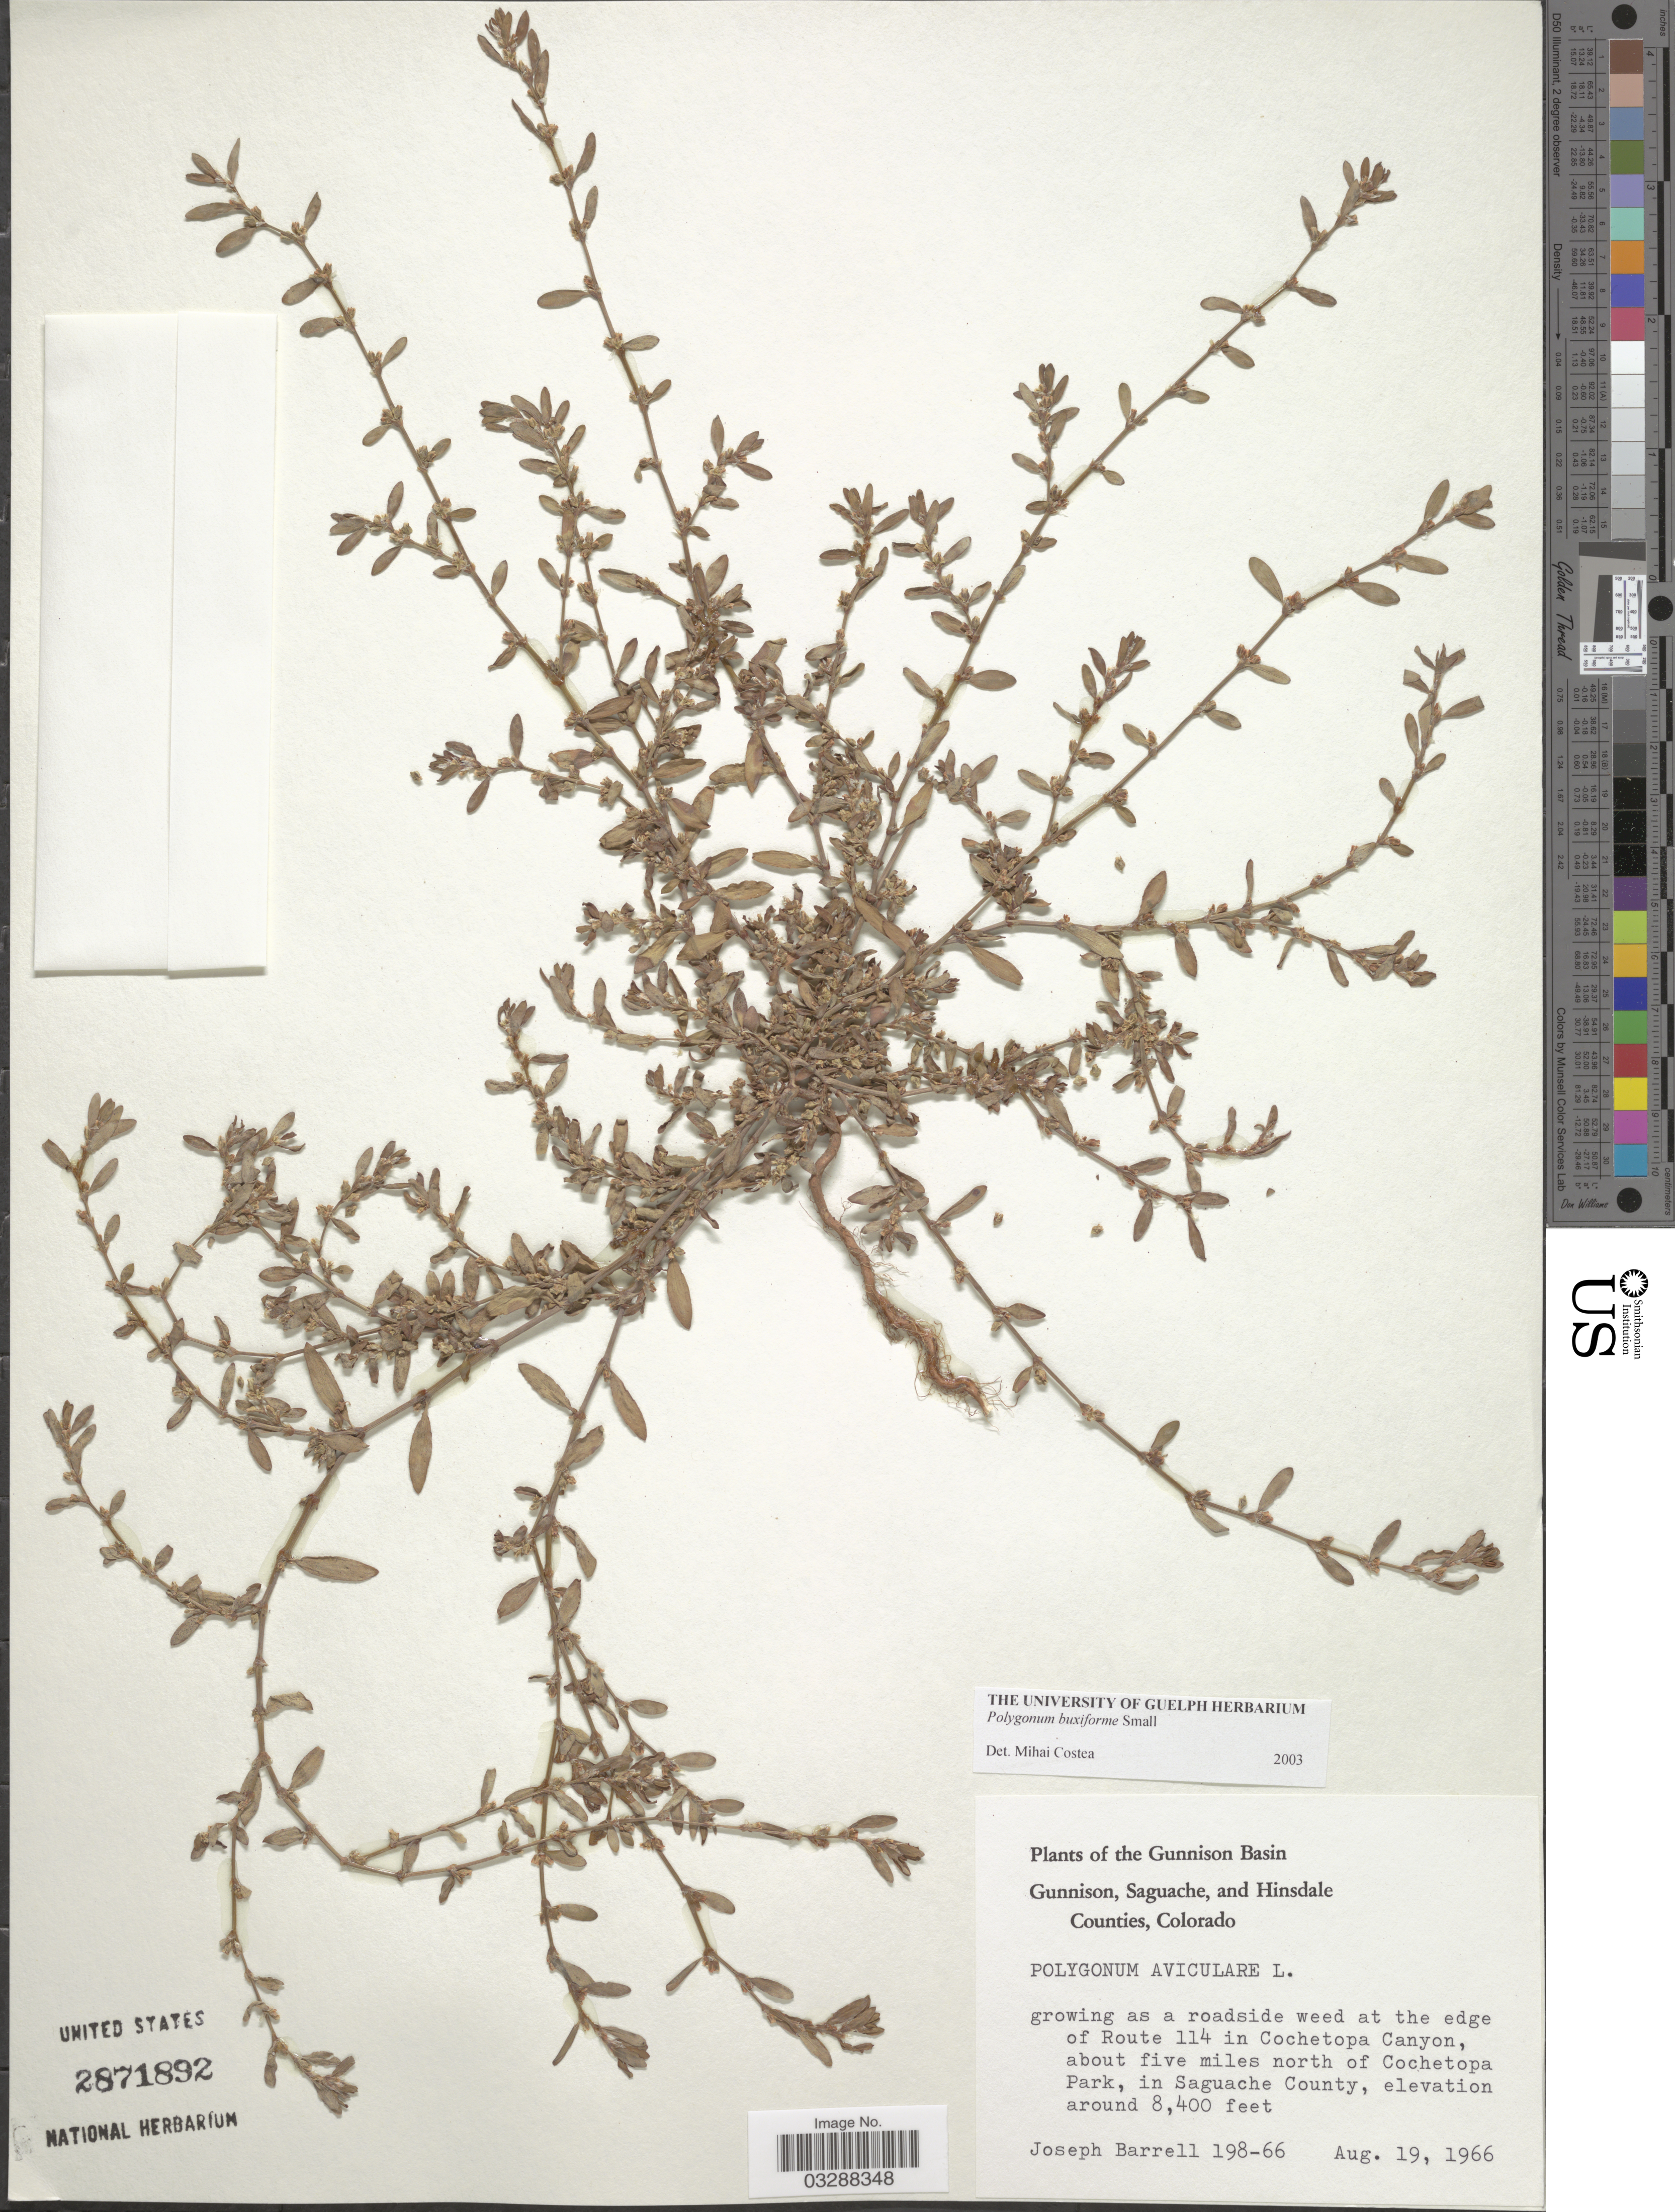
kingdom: Plantae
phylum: Tracheophyta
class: Magnoliopsida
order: Caryophyllales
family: Polygonaceae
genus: Polygonum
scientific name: Polygonum buxiforme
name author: Small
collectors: J. Barrell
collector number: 198-66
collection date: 1966-08-19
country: United States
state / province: Colorado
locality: The Gunnison Basin. Growing as a roadside weed at the edge of Route 114 in Cochetopa Canyon, about five miles north of Cochetopa Park, in Saguache County.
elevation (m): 2560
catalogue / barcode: US 2871892